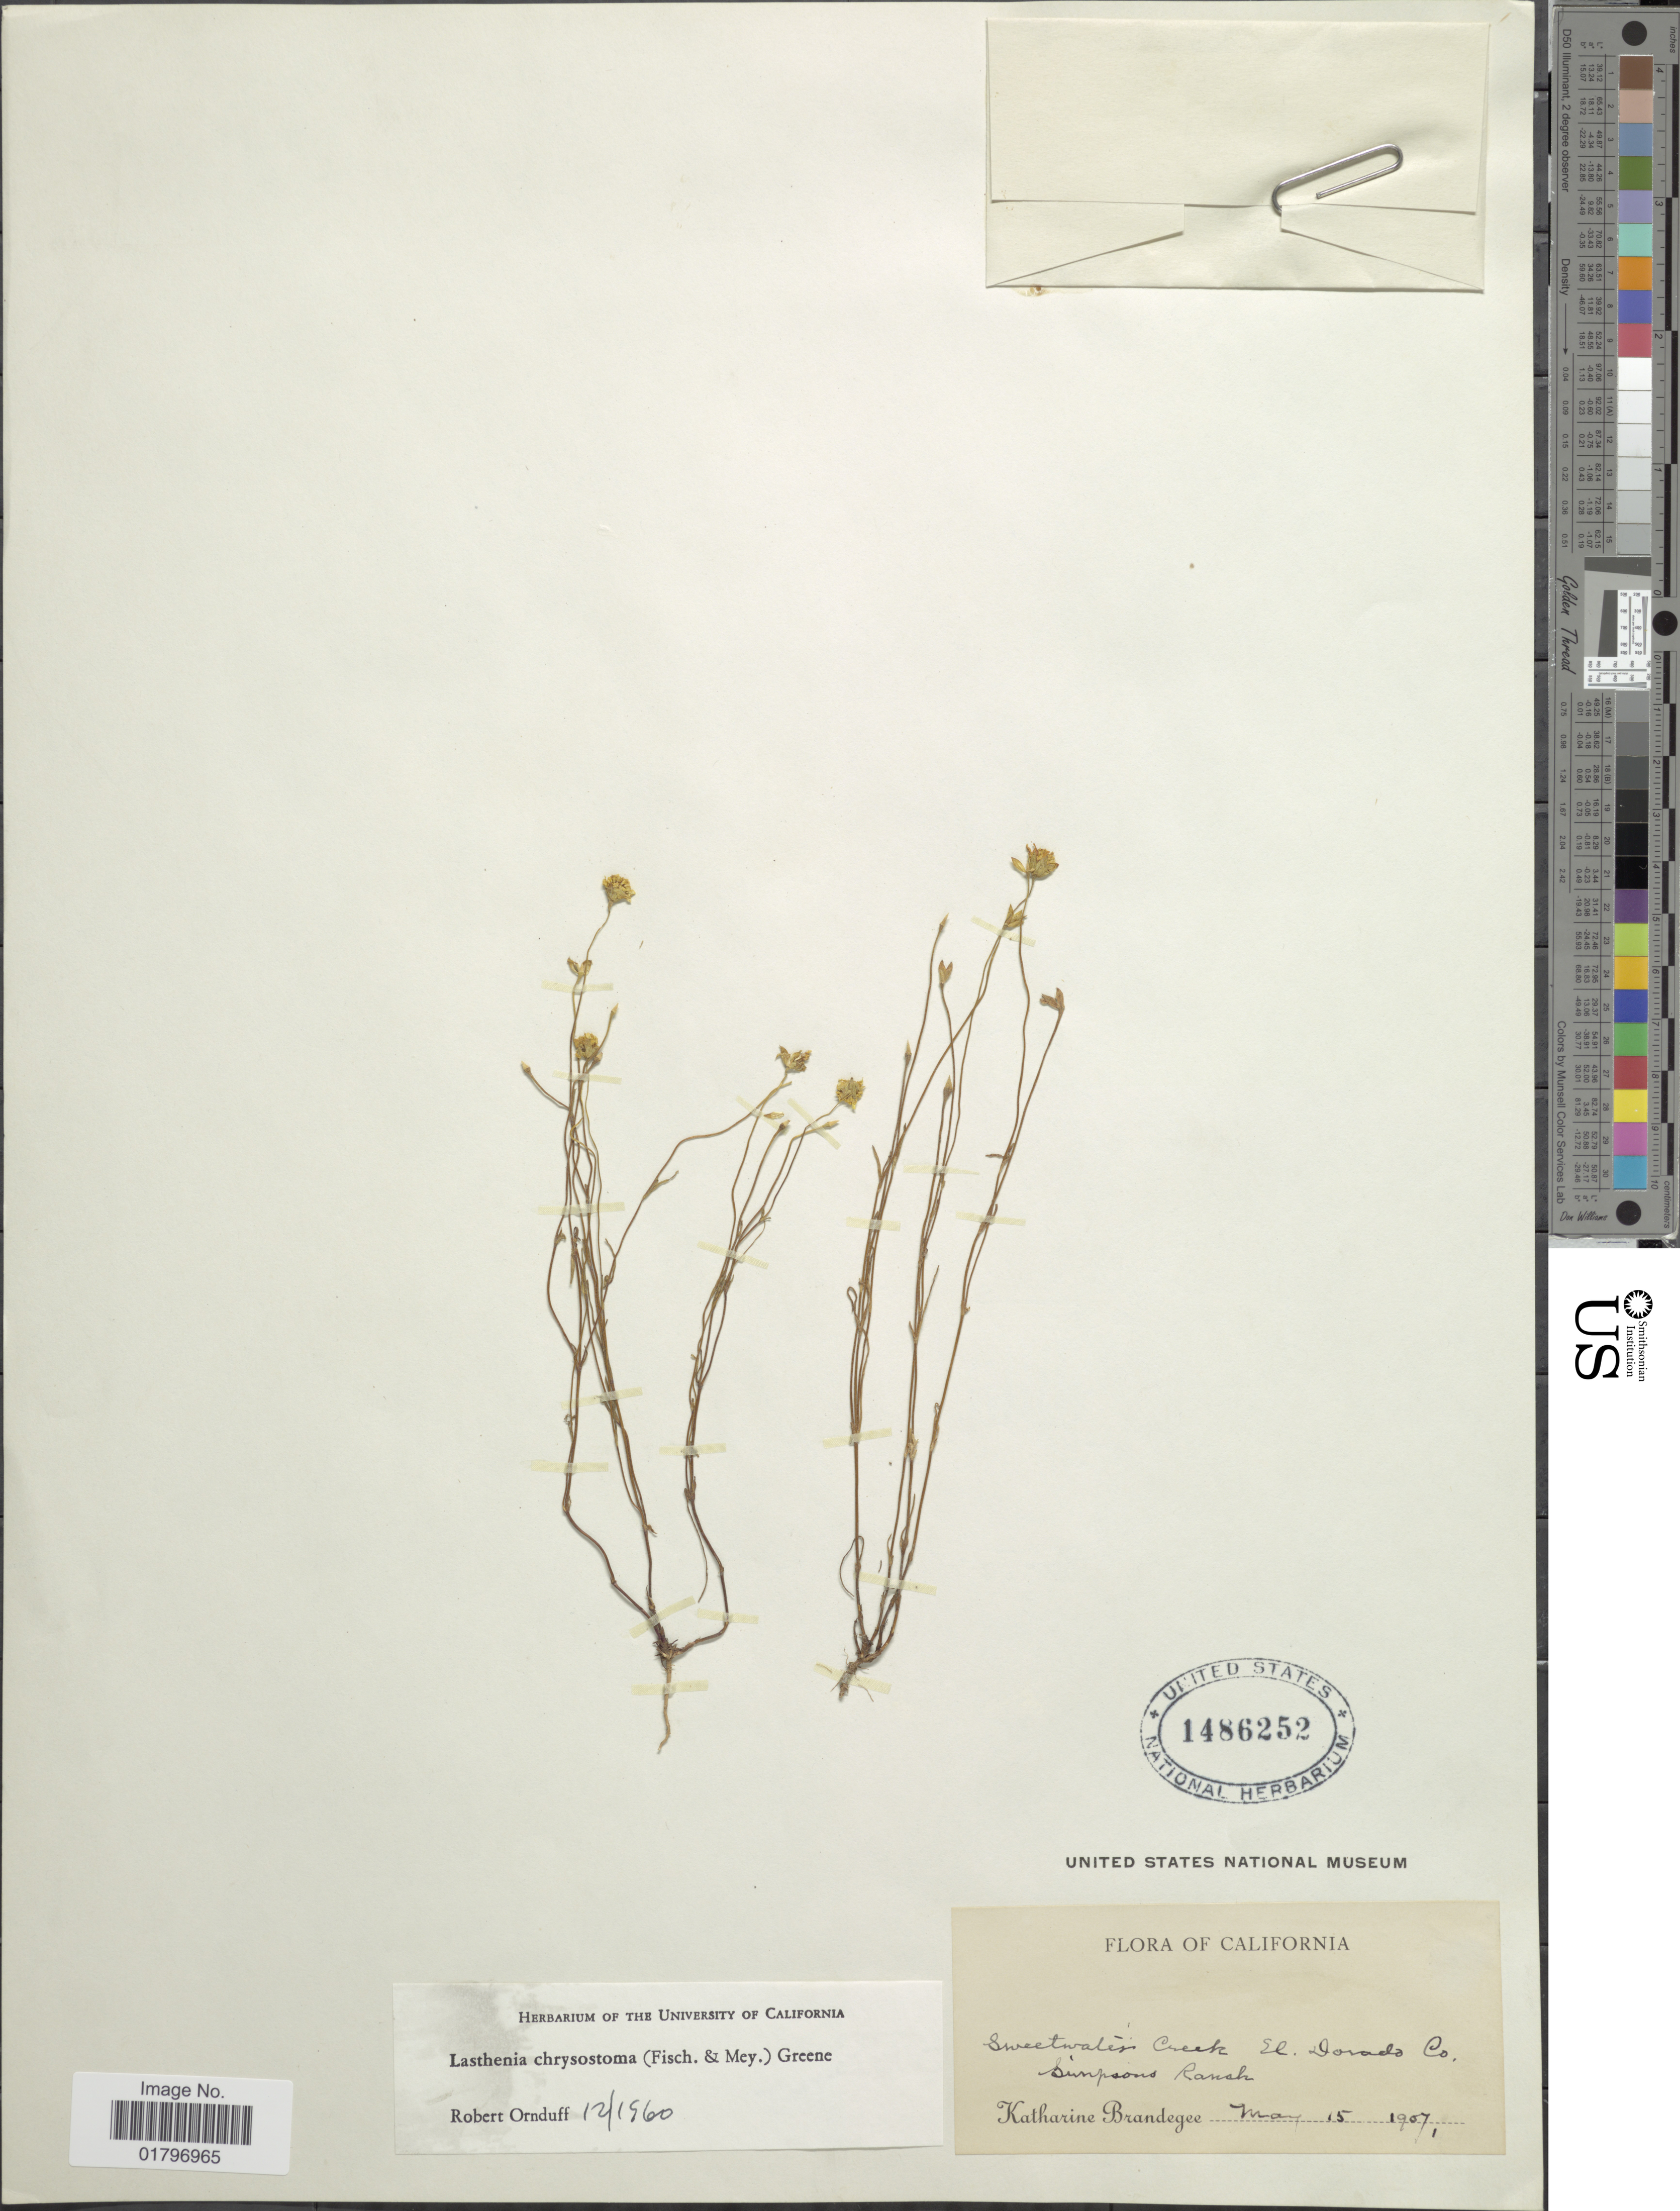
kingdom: Plantae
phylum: Tracheophyta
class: Magnoliopsida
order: Asterales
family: Asteraceae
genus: Lasthenia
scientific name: Lasthenia chrysostoma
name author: (Fisch. & C.A. Mey.) Greene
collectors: M. K. Brandegee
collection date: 1907-05-15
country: United States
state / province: California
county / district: El Dorado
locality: Sweetwater Creek, El Dorado Co. Simpsons Ranch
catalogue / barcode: US 1486252